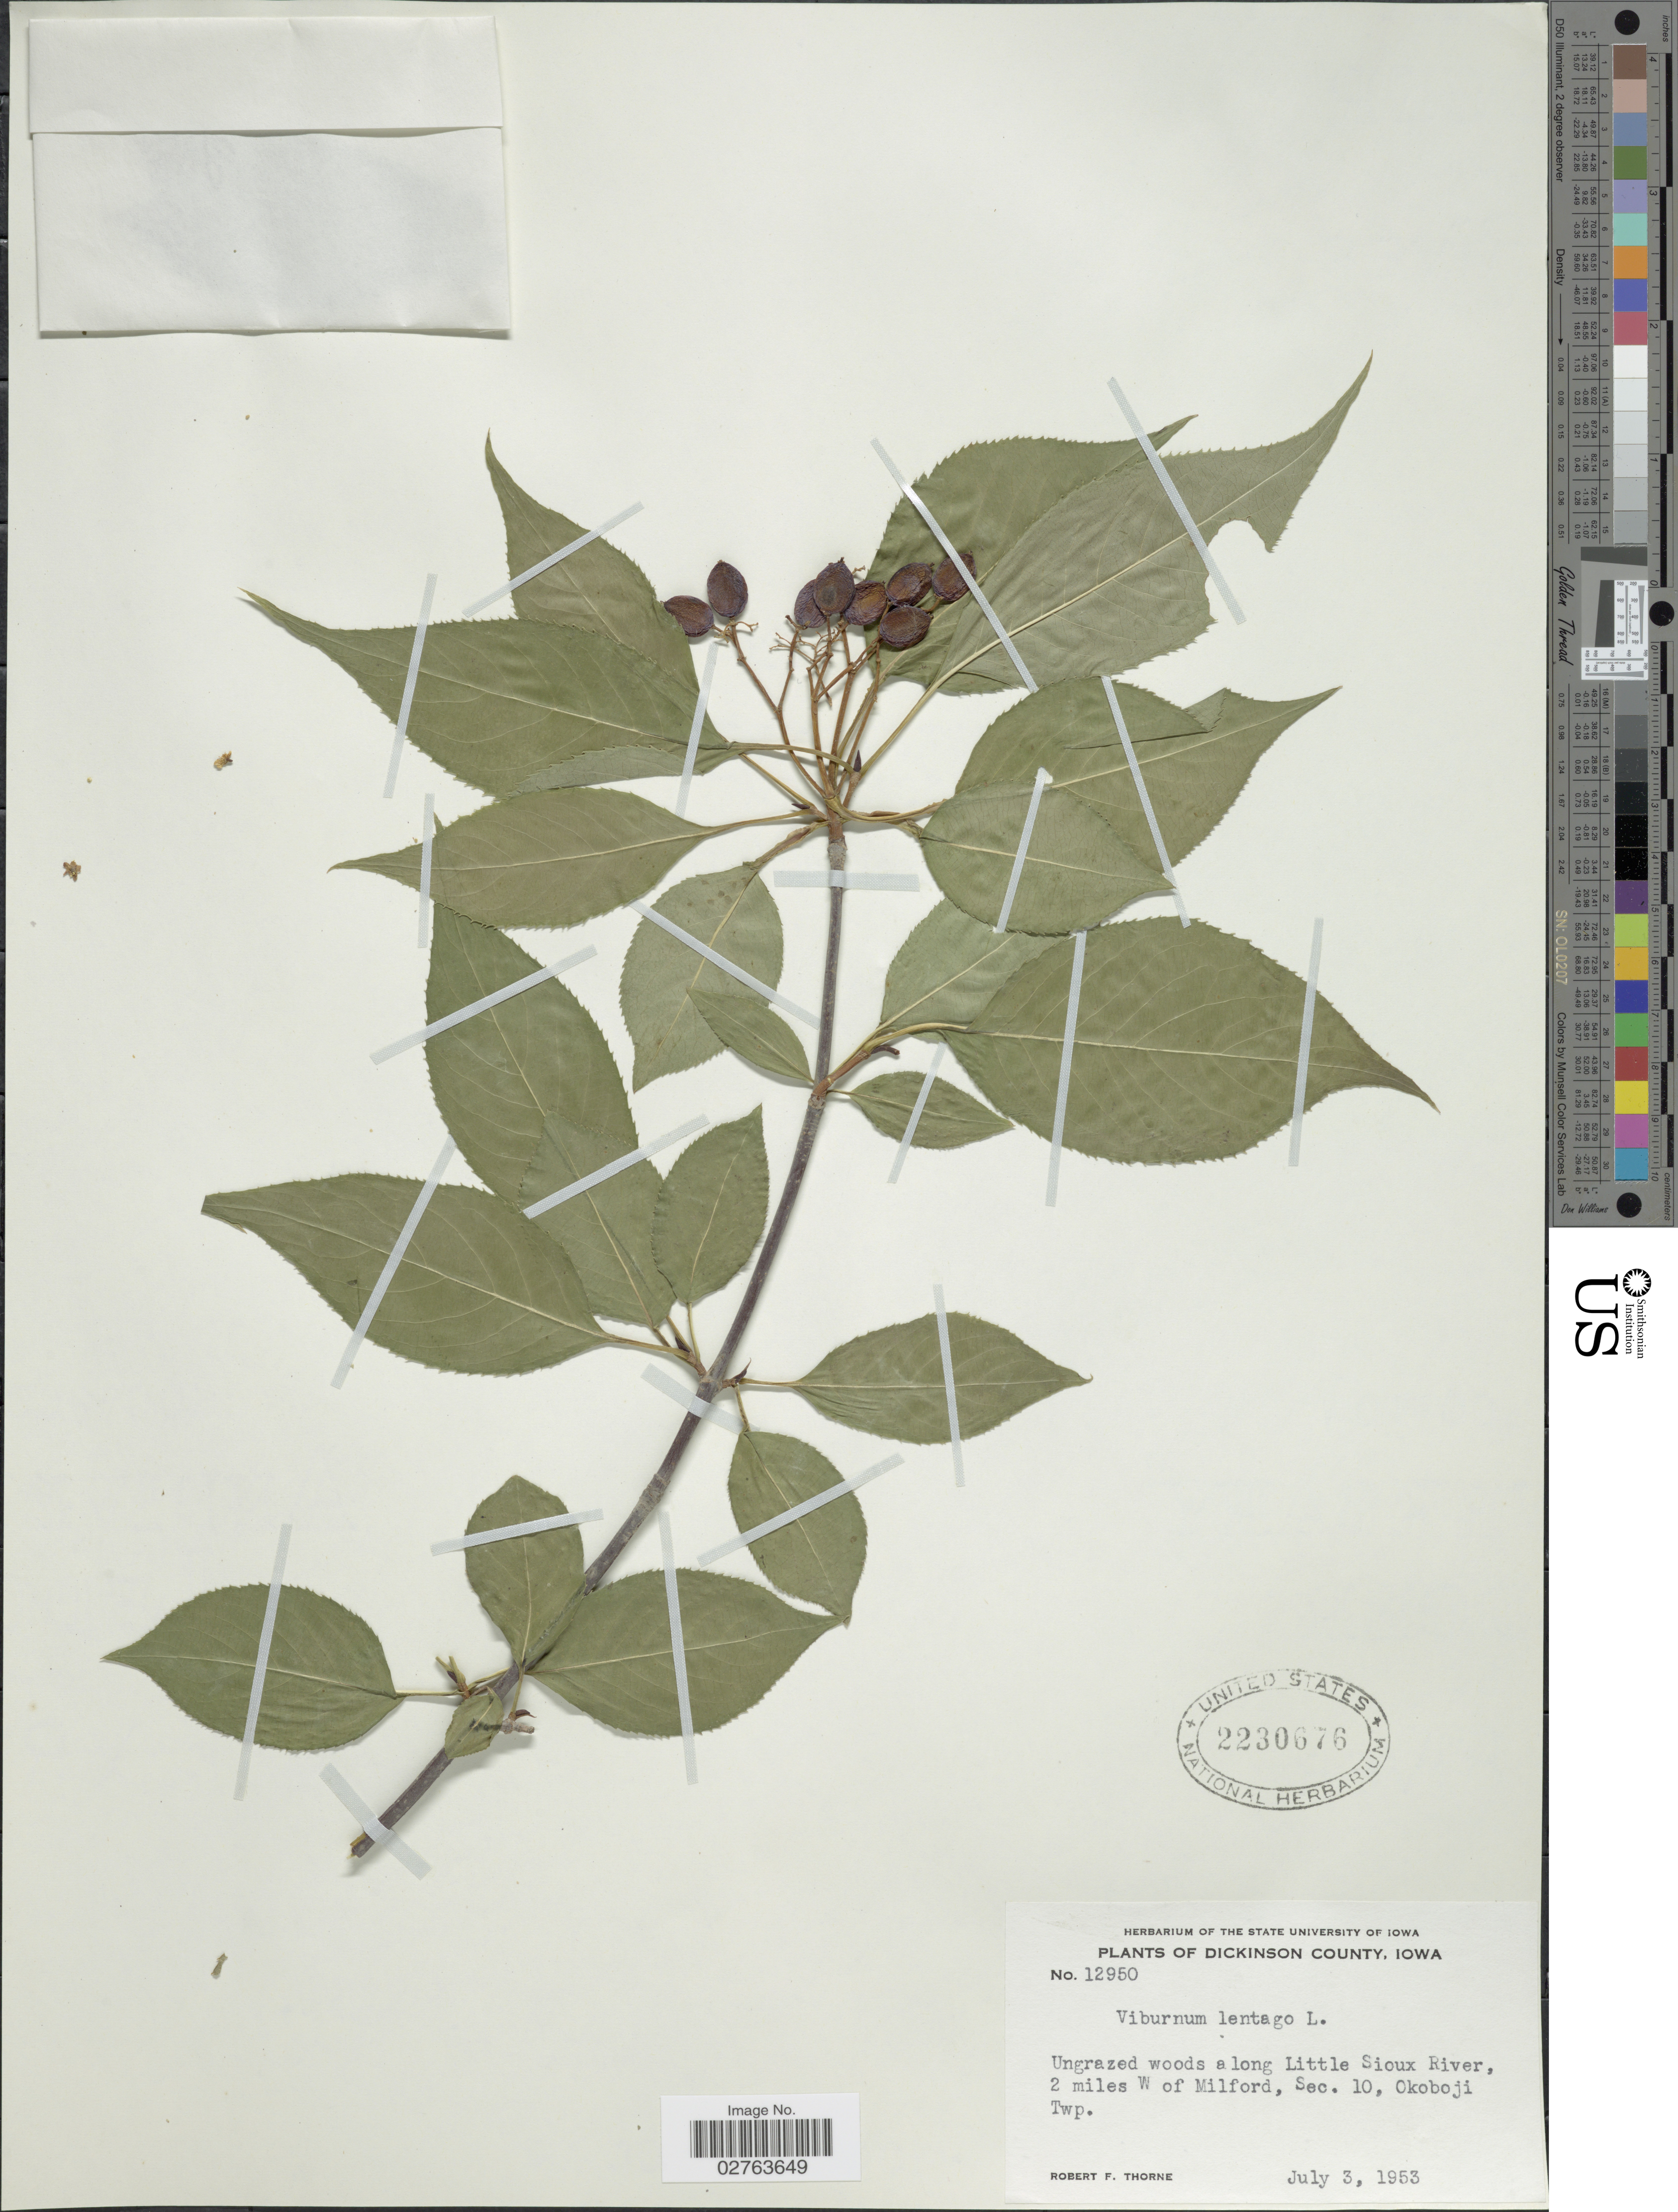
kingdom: Plantae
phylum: Tracheophyta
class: Magnoliopsida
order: Dipsacales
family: Viburnaceae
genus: Viburnum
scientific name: Viburnum lentago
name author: L.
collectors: R. F. Thorne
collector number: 12950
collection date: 1953-07-03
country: United States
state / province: Iowa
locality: Dickinson County. Along Little Sioux River, 2 miles W of Milford, Sec. 10, Okoboji Twp.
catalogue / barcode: US 2230676